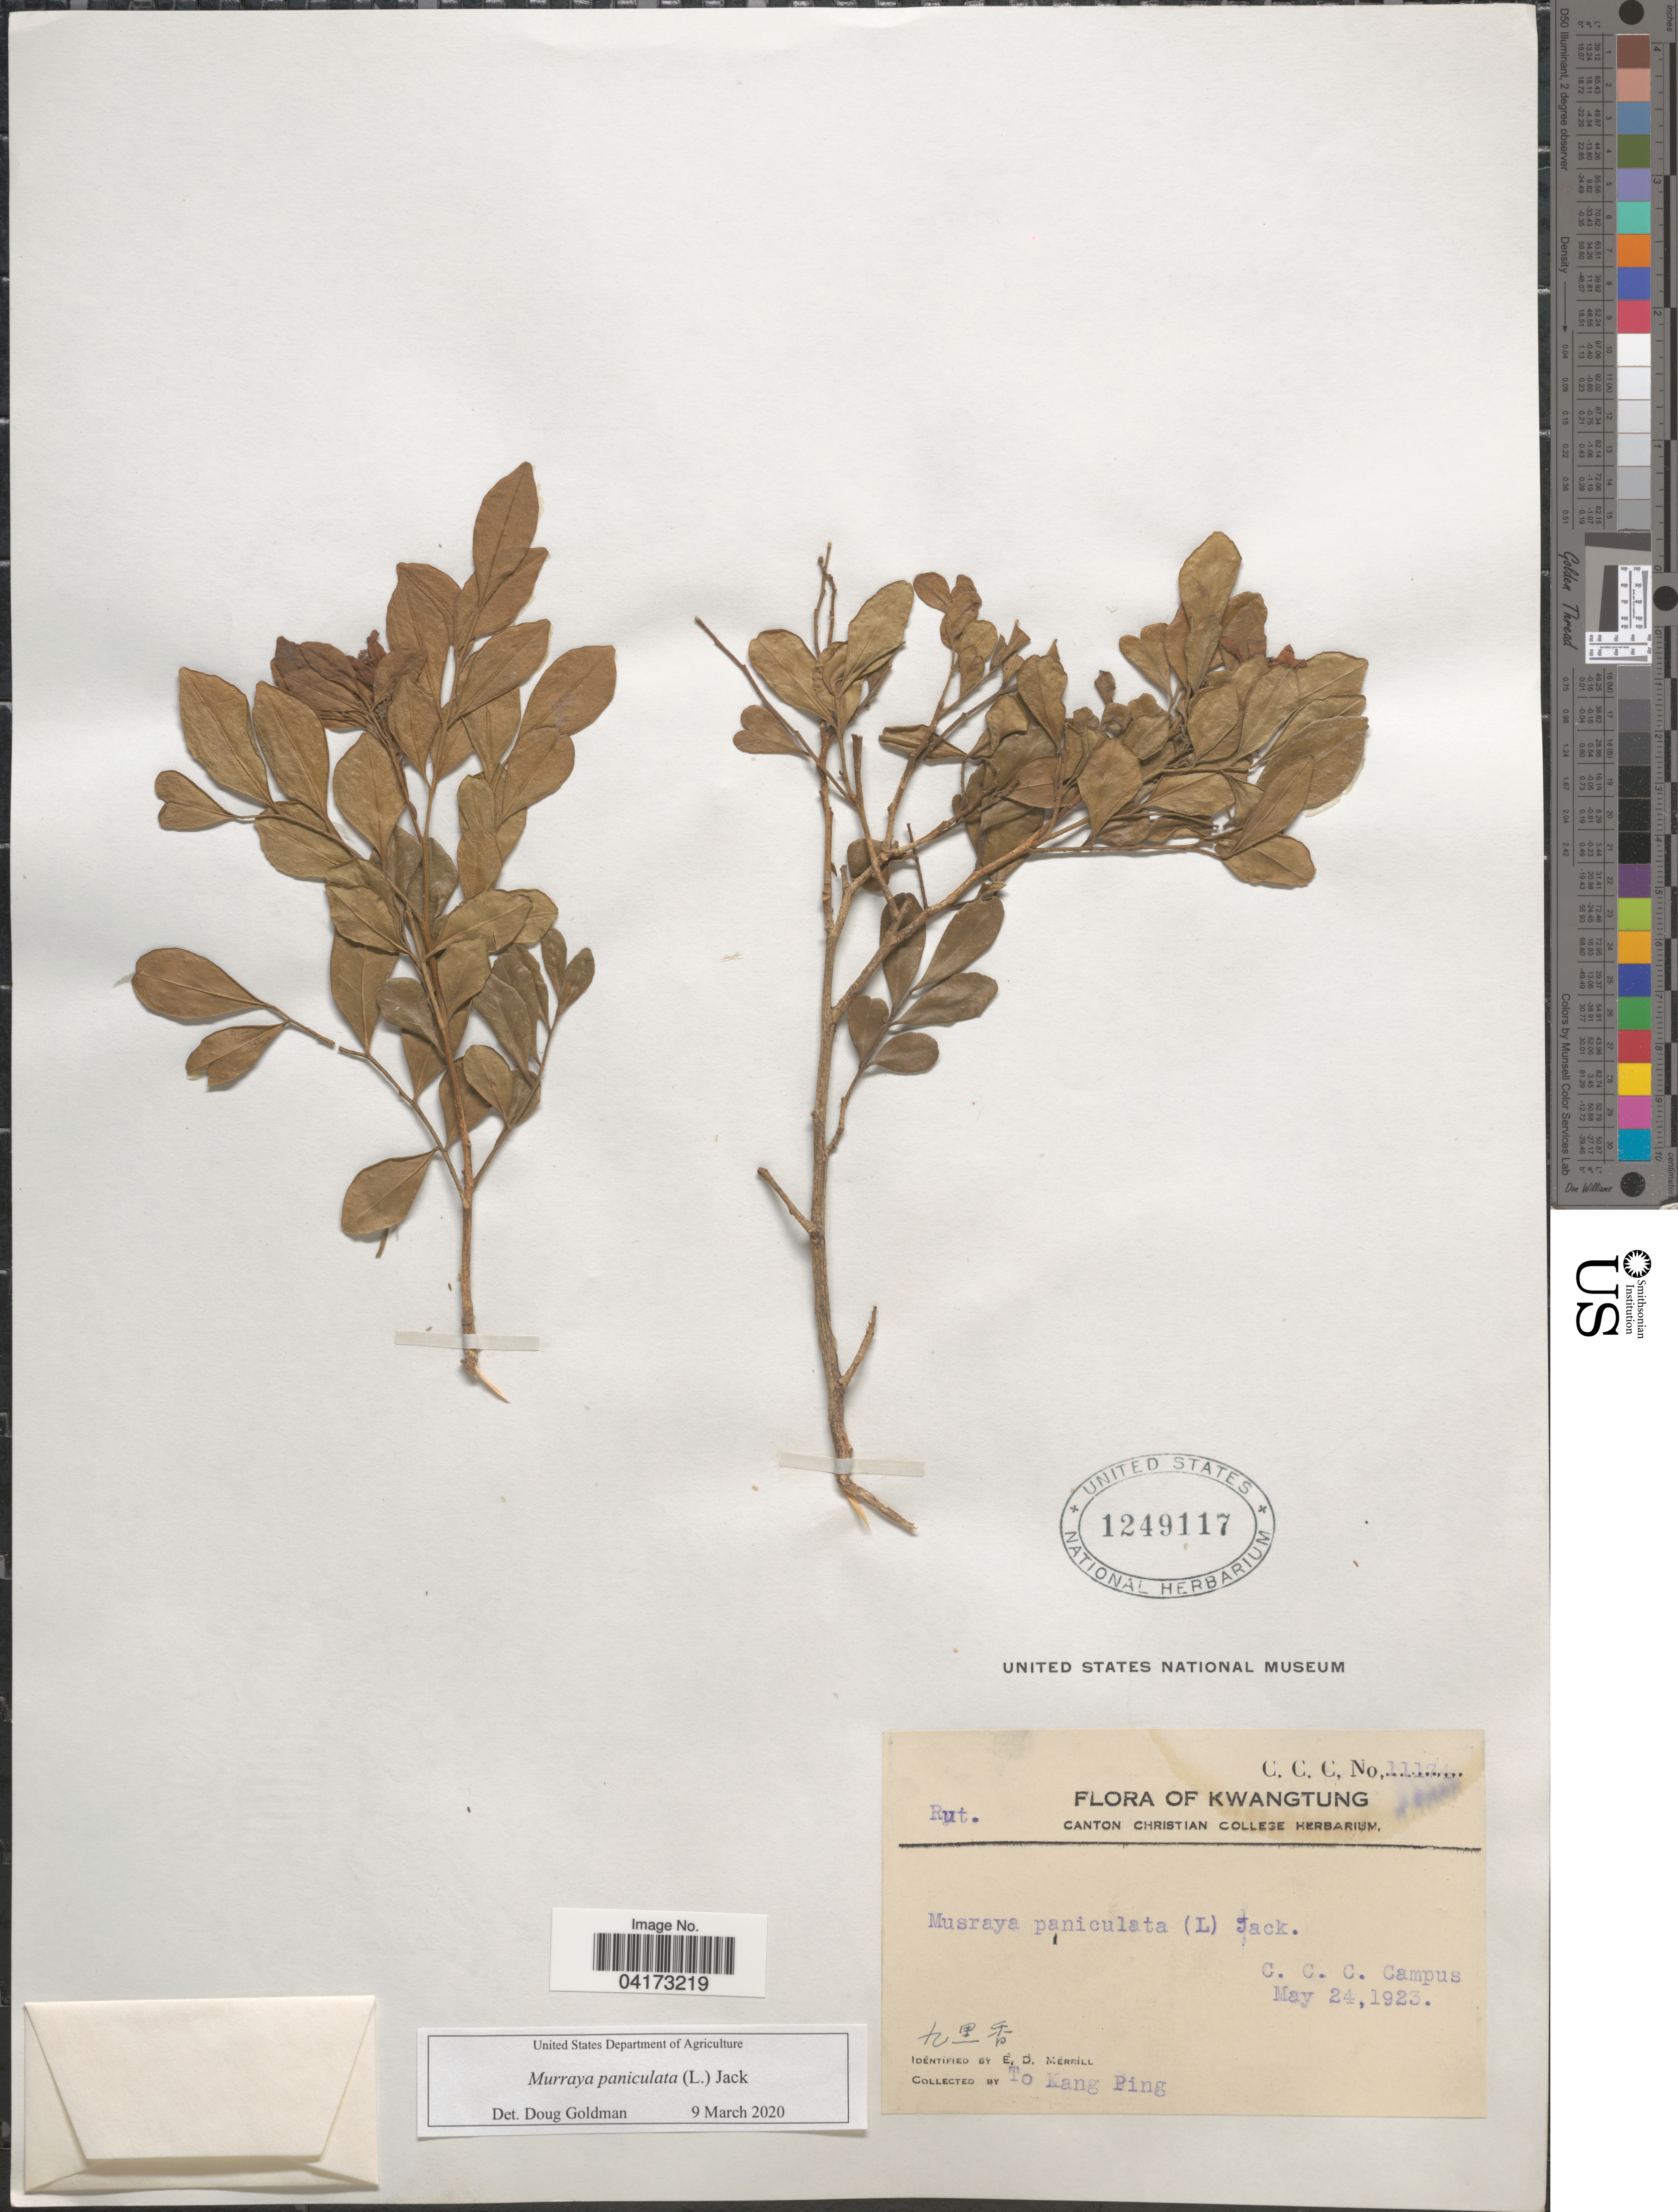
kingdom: Plantae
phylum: Tracheophyta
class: Magnoliopsida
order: Sapindales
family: Rutaceae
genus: Murraya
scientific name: Murraya paniculata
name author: (L.) Jack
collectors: T. Ping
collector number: C.C.C.11174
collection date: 1923-05-24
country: China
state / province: Guangdong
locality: Kwangtung.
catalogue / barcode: US 1249117